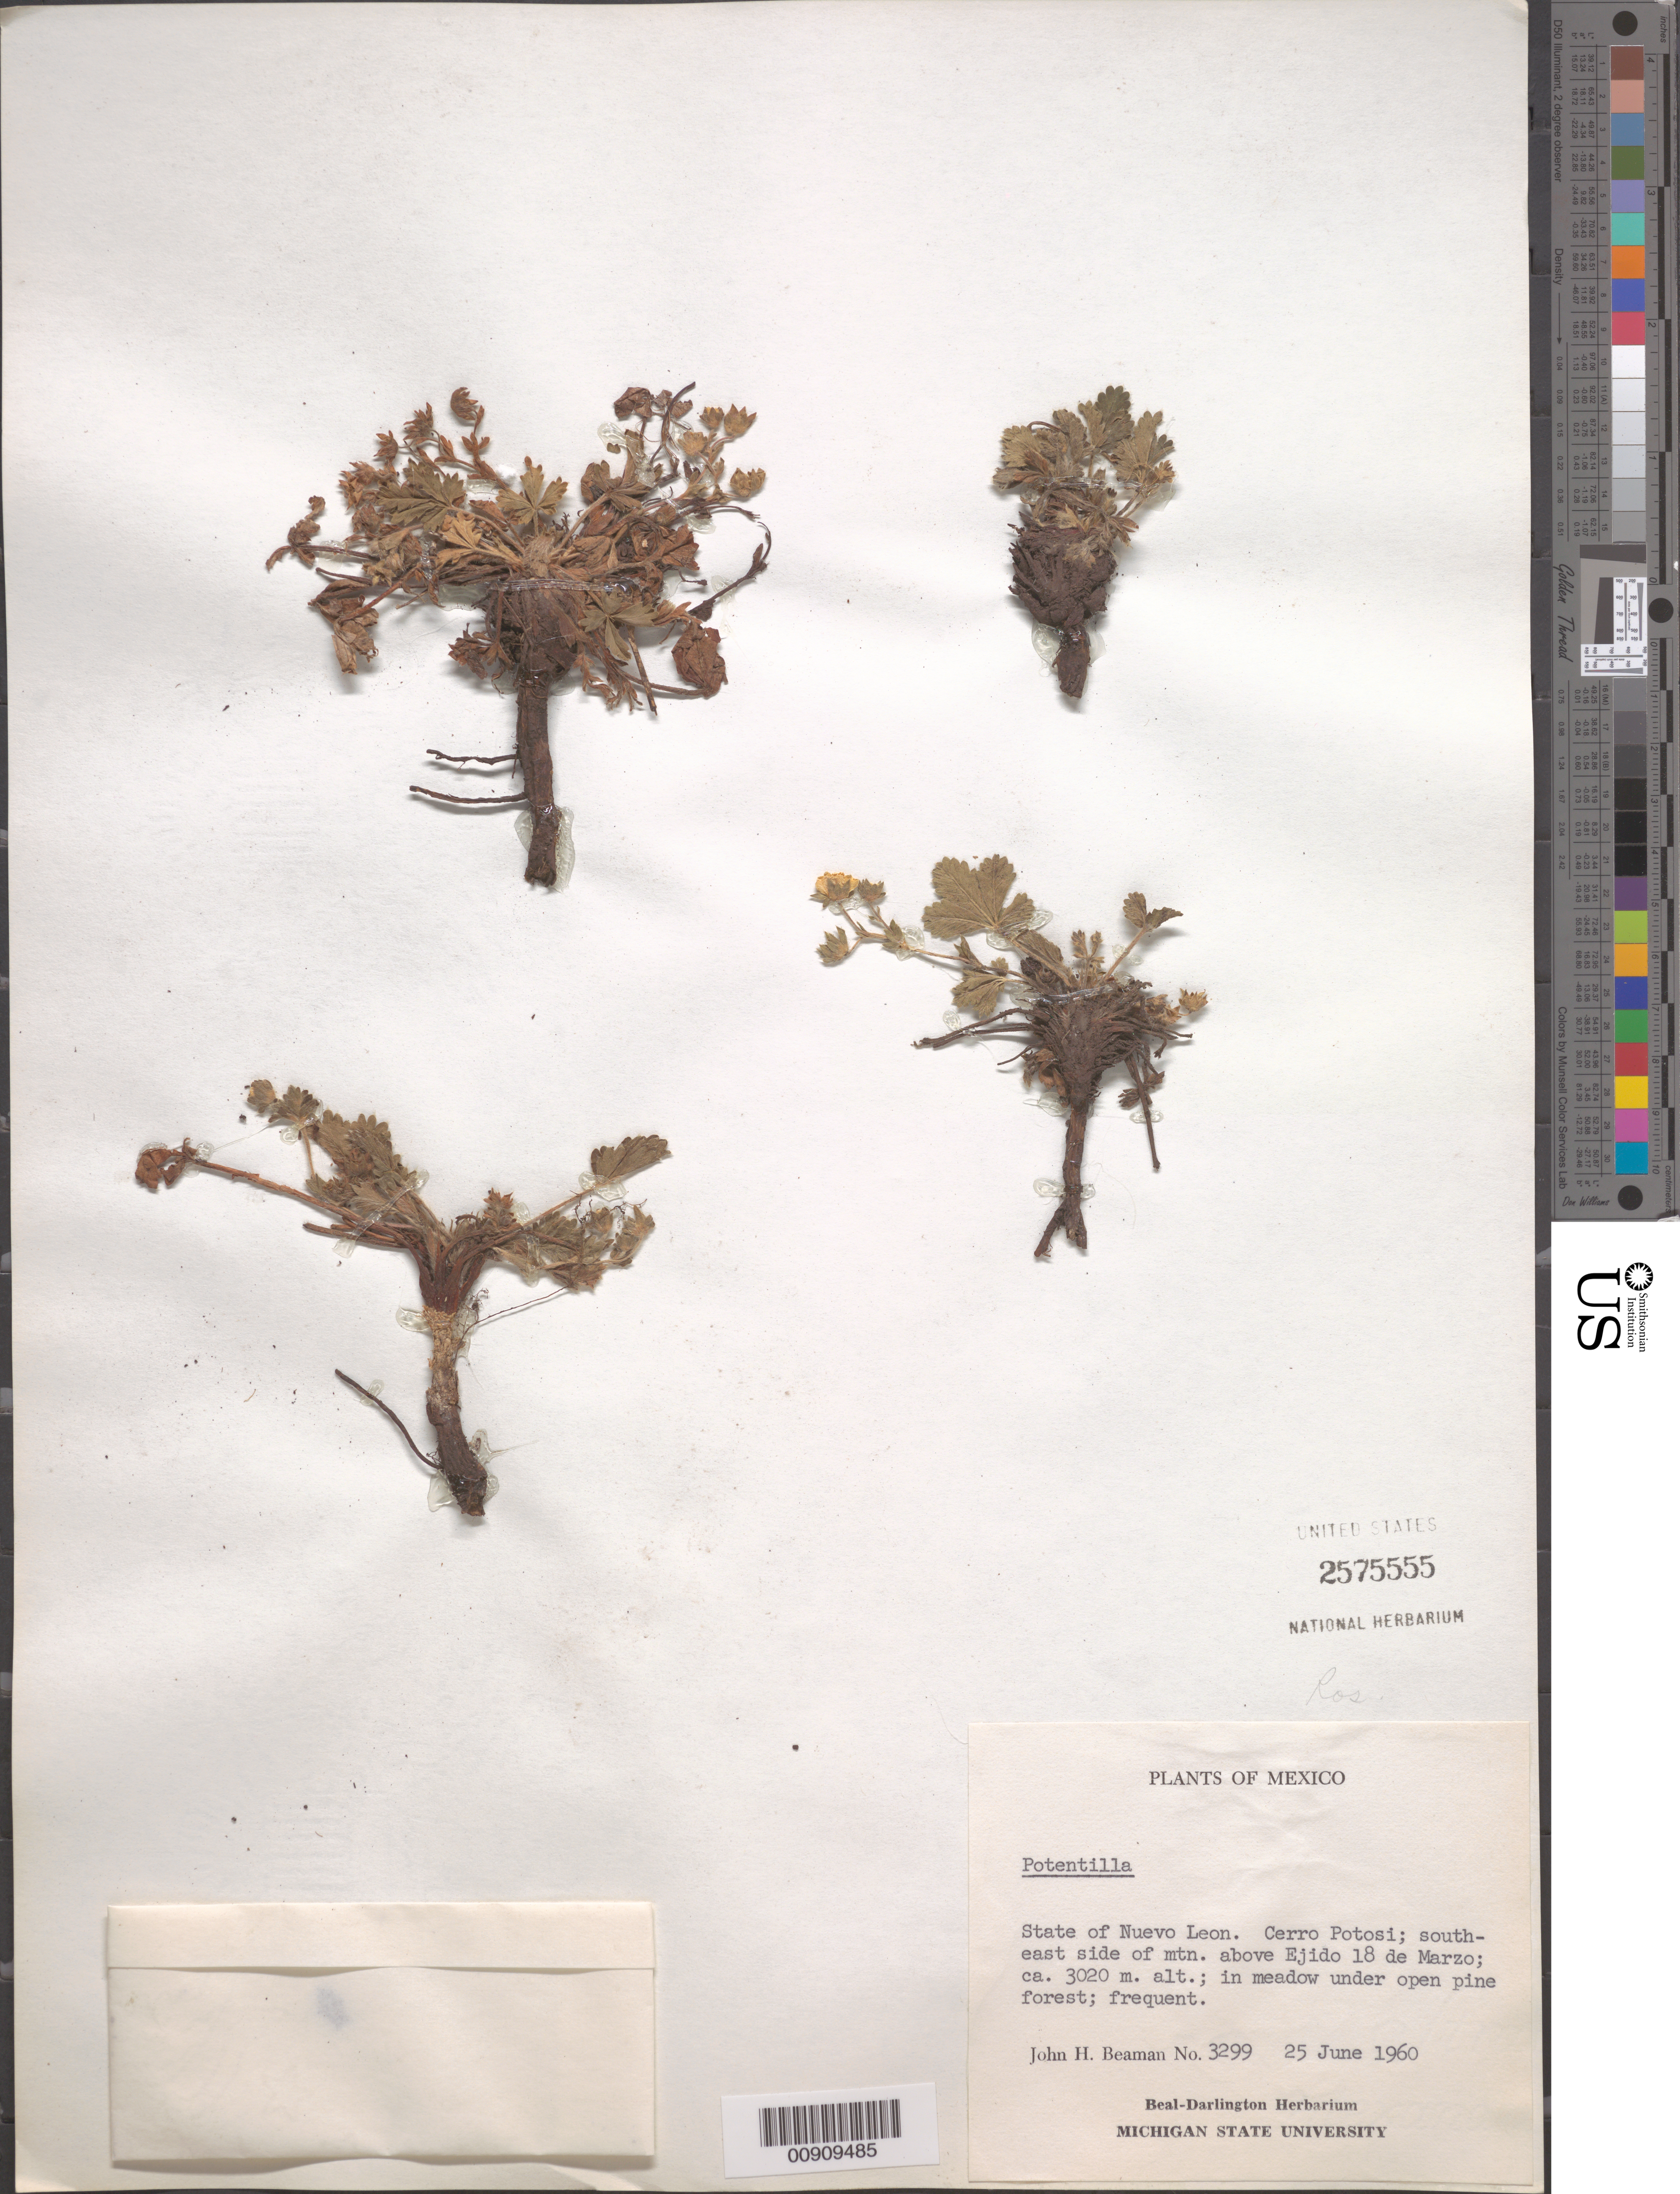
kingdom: Plantae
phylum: Tracheophyta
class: Magnoliopsida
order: Rosales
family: Rosaceae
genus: Potentilla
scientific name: Potentilla sp.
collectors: J. H. Beaman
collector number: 3299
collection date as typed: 25 Jun 1960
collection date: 1960-06-25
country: Mexico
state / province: Nuevo León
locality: State of Nuevo León. Cerro Potosí; southeast side of mtn. above Ejido 18 de Marzo.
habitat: In meadow under open pine forest.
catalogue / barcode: US 2575555